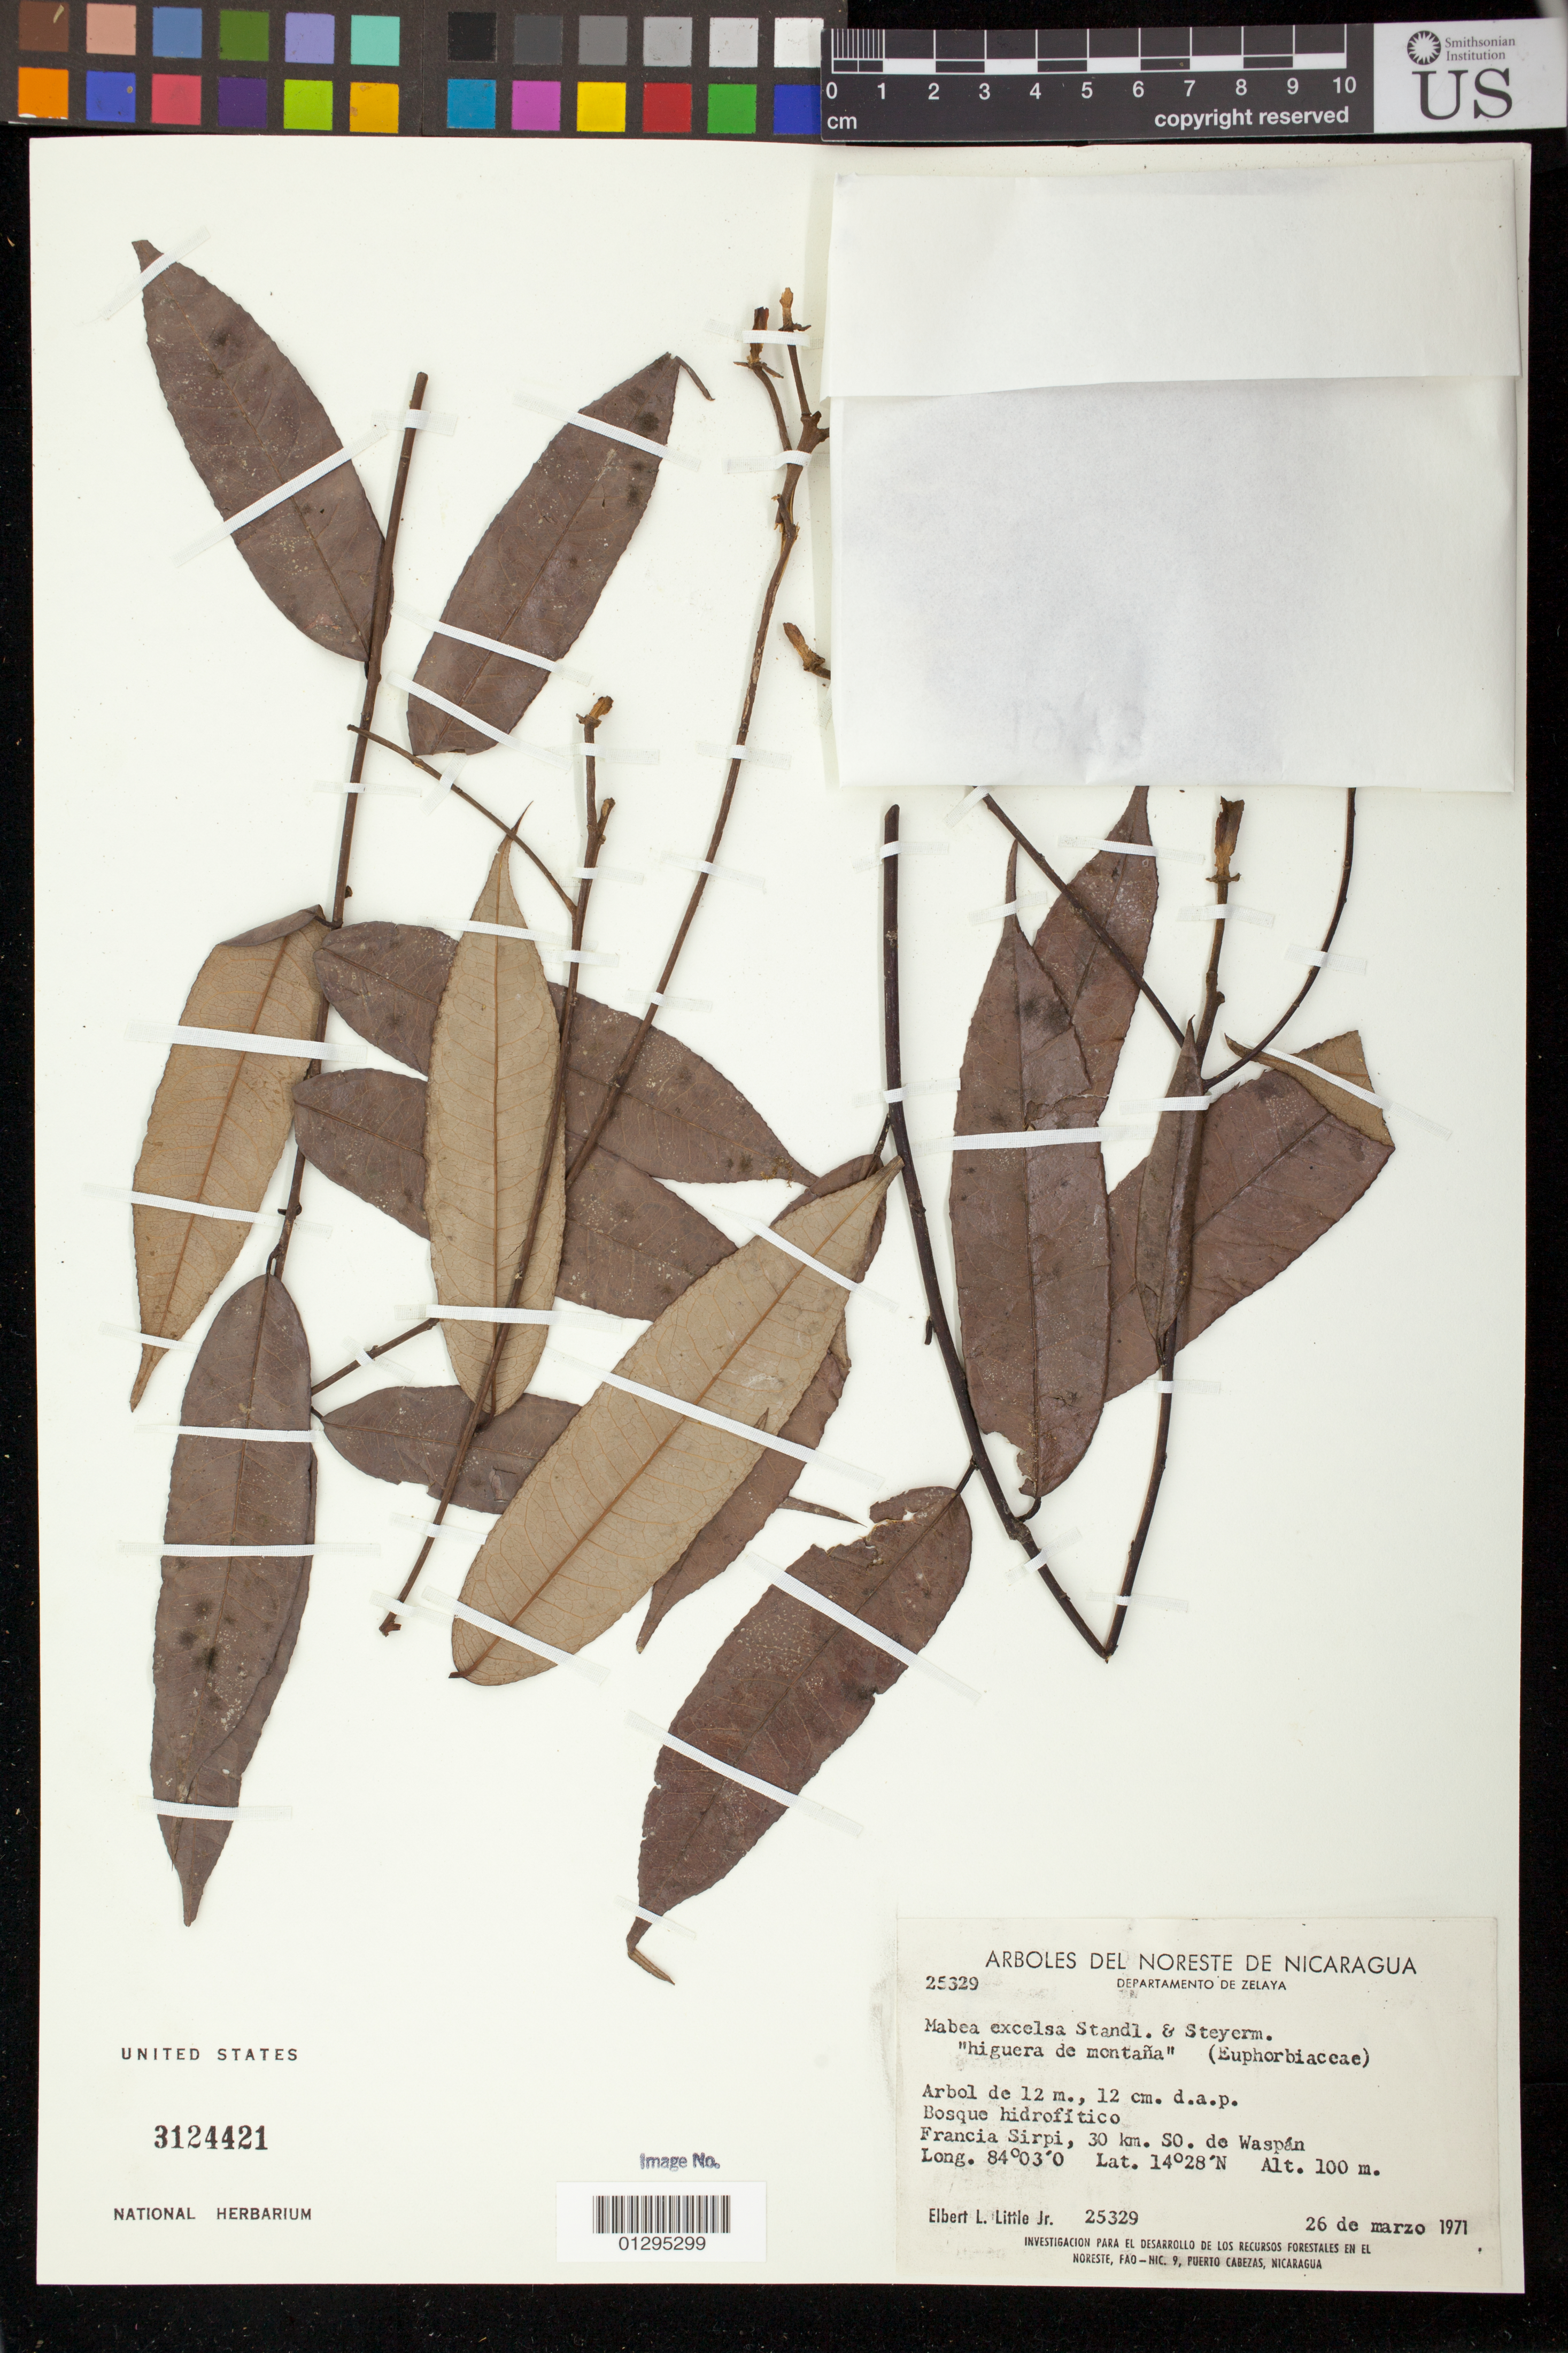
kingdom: Plantae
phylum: Tracheophyta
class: Magnoliopsida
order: Malpighiales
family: Euphorbiaceae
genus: Mabea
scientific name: Mabea excelsa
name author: Standl. & Steyerm.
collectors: E. L. Little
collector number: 25329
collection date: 1971-03-26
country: Nicaragua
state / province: Atlantico Norte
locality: Departamento de Zelaya. Francia Sirpi, 30 km. SO. de Waspan.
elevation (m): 100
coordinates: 14°28'N, 84°03'W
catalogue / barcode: US 3124421